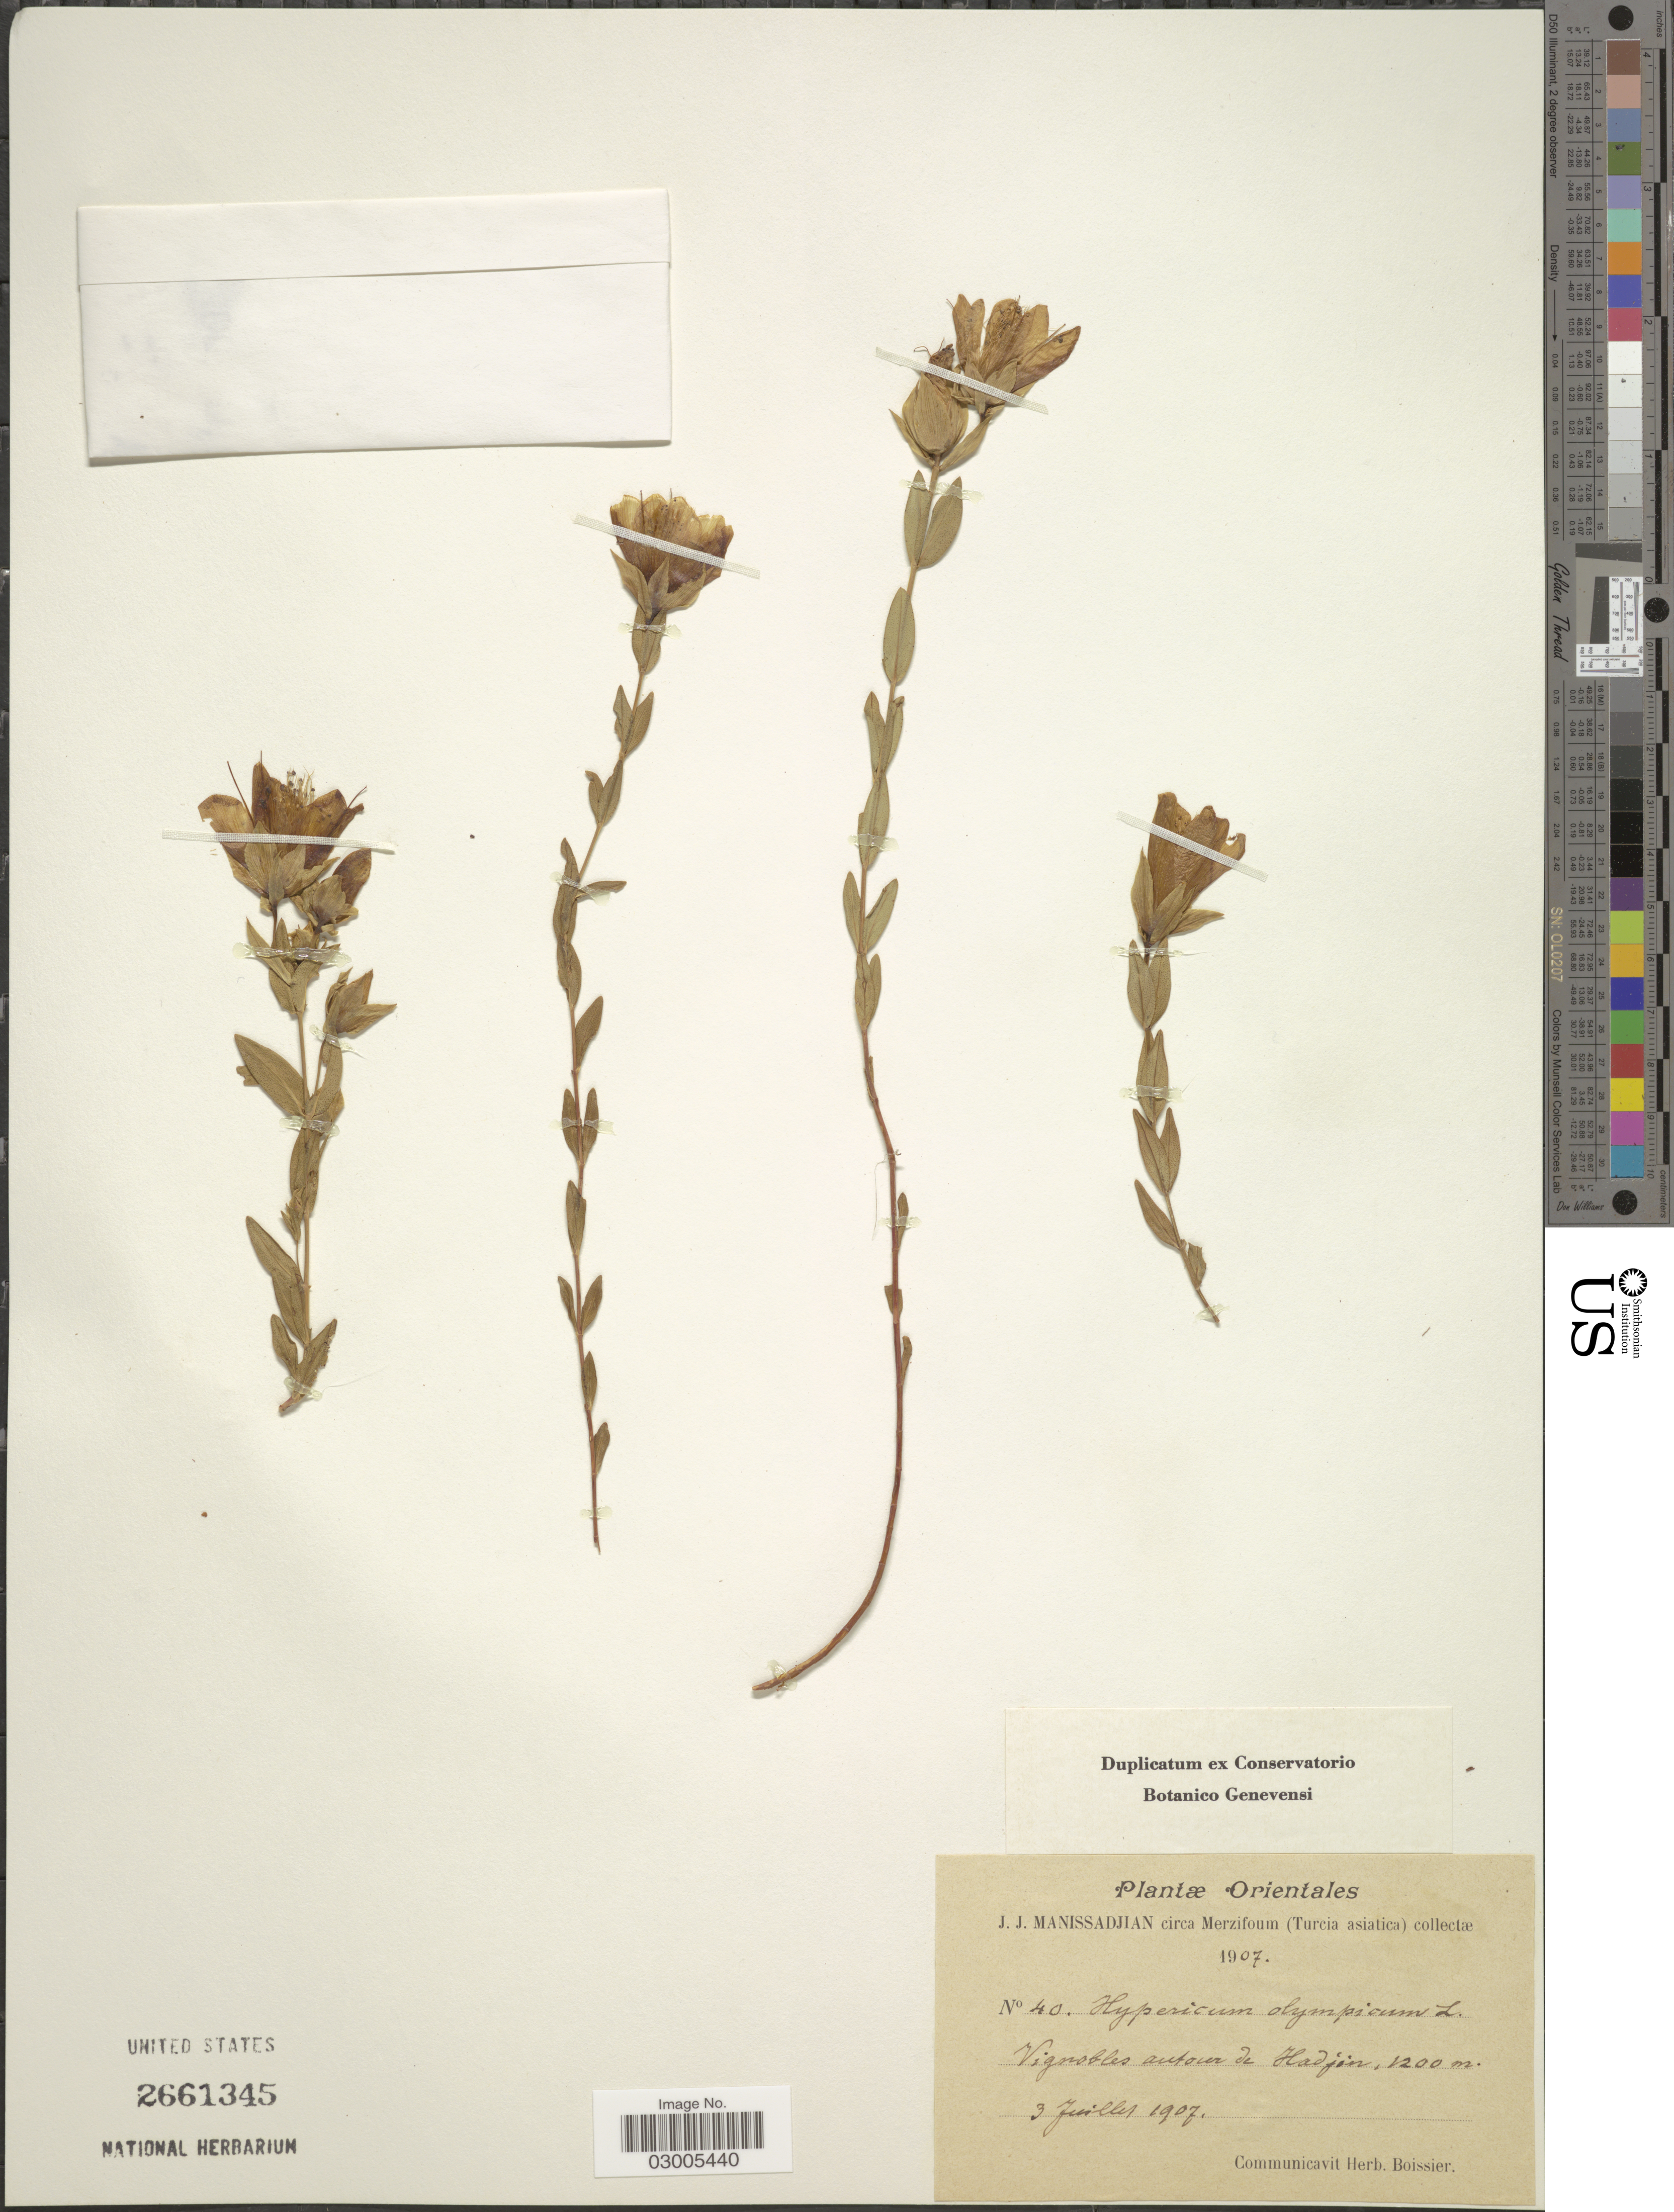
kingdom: Plantae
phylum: Tracheophyta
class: Magnoliopsida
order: Malpighiales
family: Hypericaceae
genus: Hypericum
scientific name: Hypericum olympicum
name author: L.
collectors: J. Manissadjian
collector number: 40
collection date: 1907-07-03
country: Turkey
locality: Orientales. Circa Merzifoum (Turcia asiatica). Vignobles autour de Hadjin.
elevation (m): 1200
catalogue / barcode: US 2661345